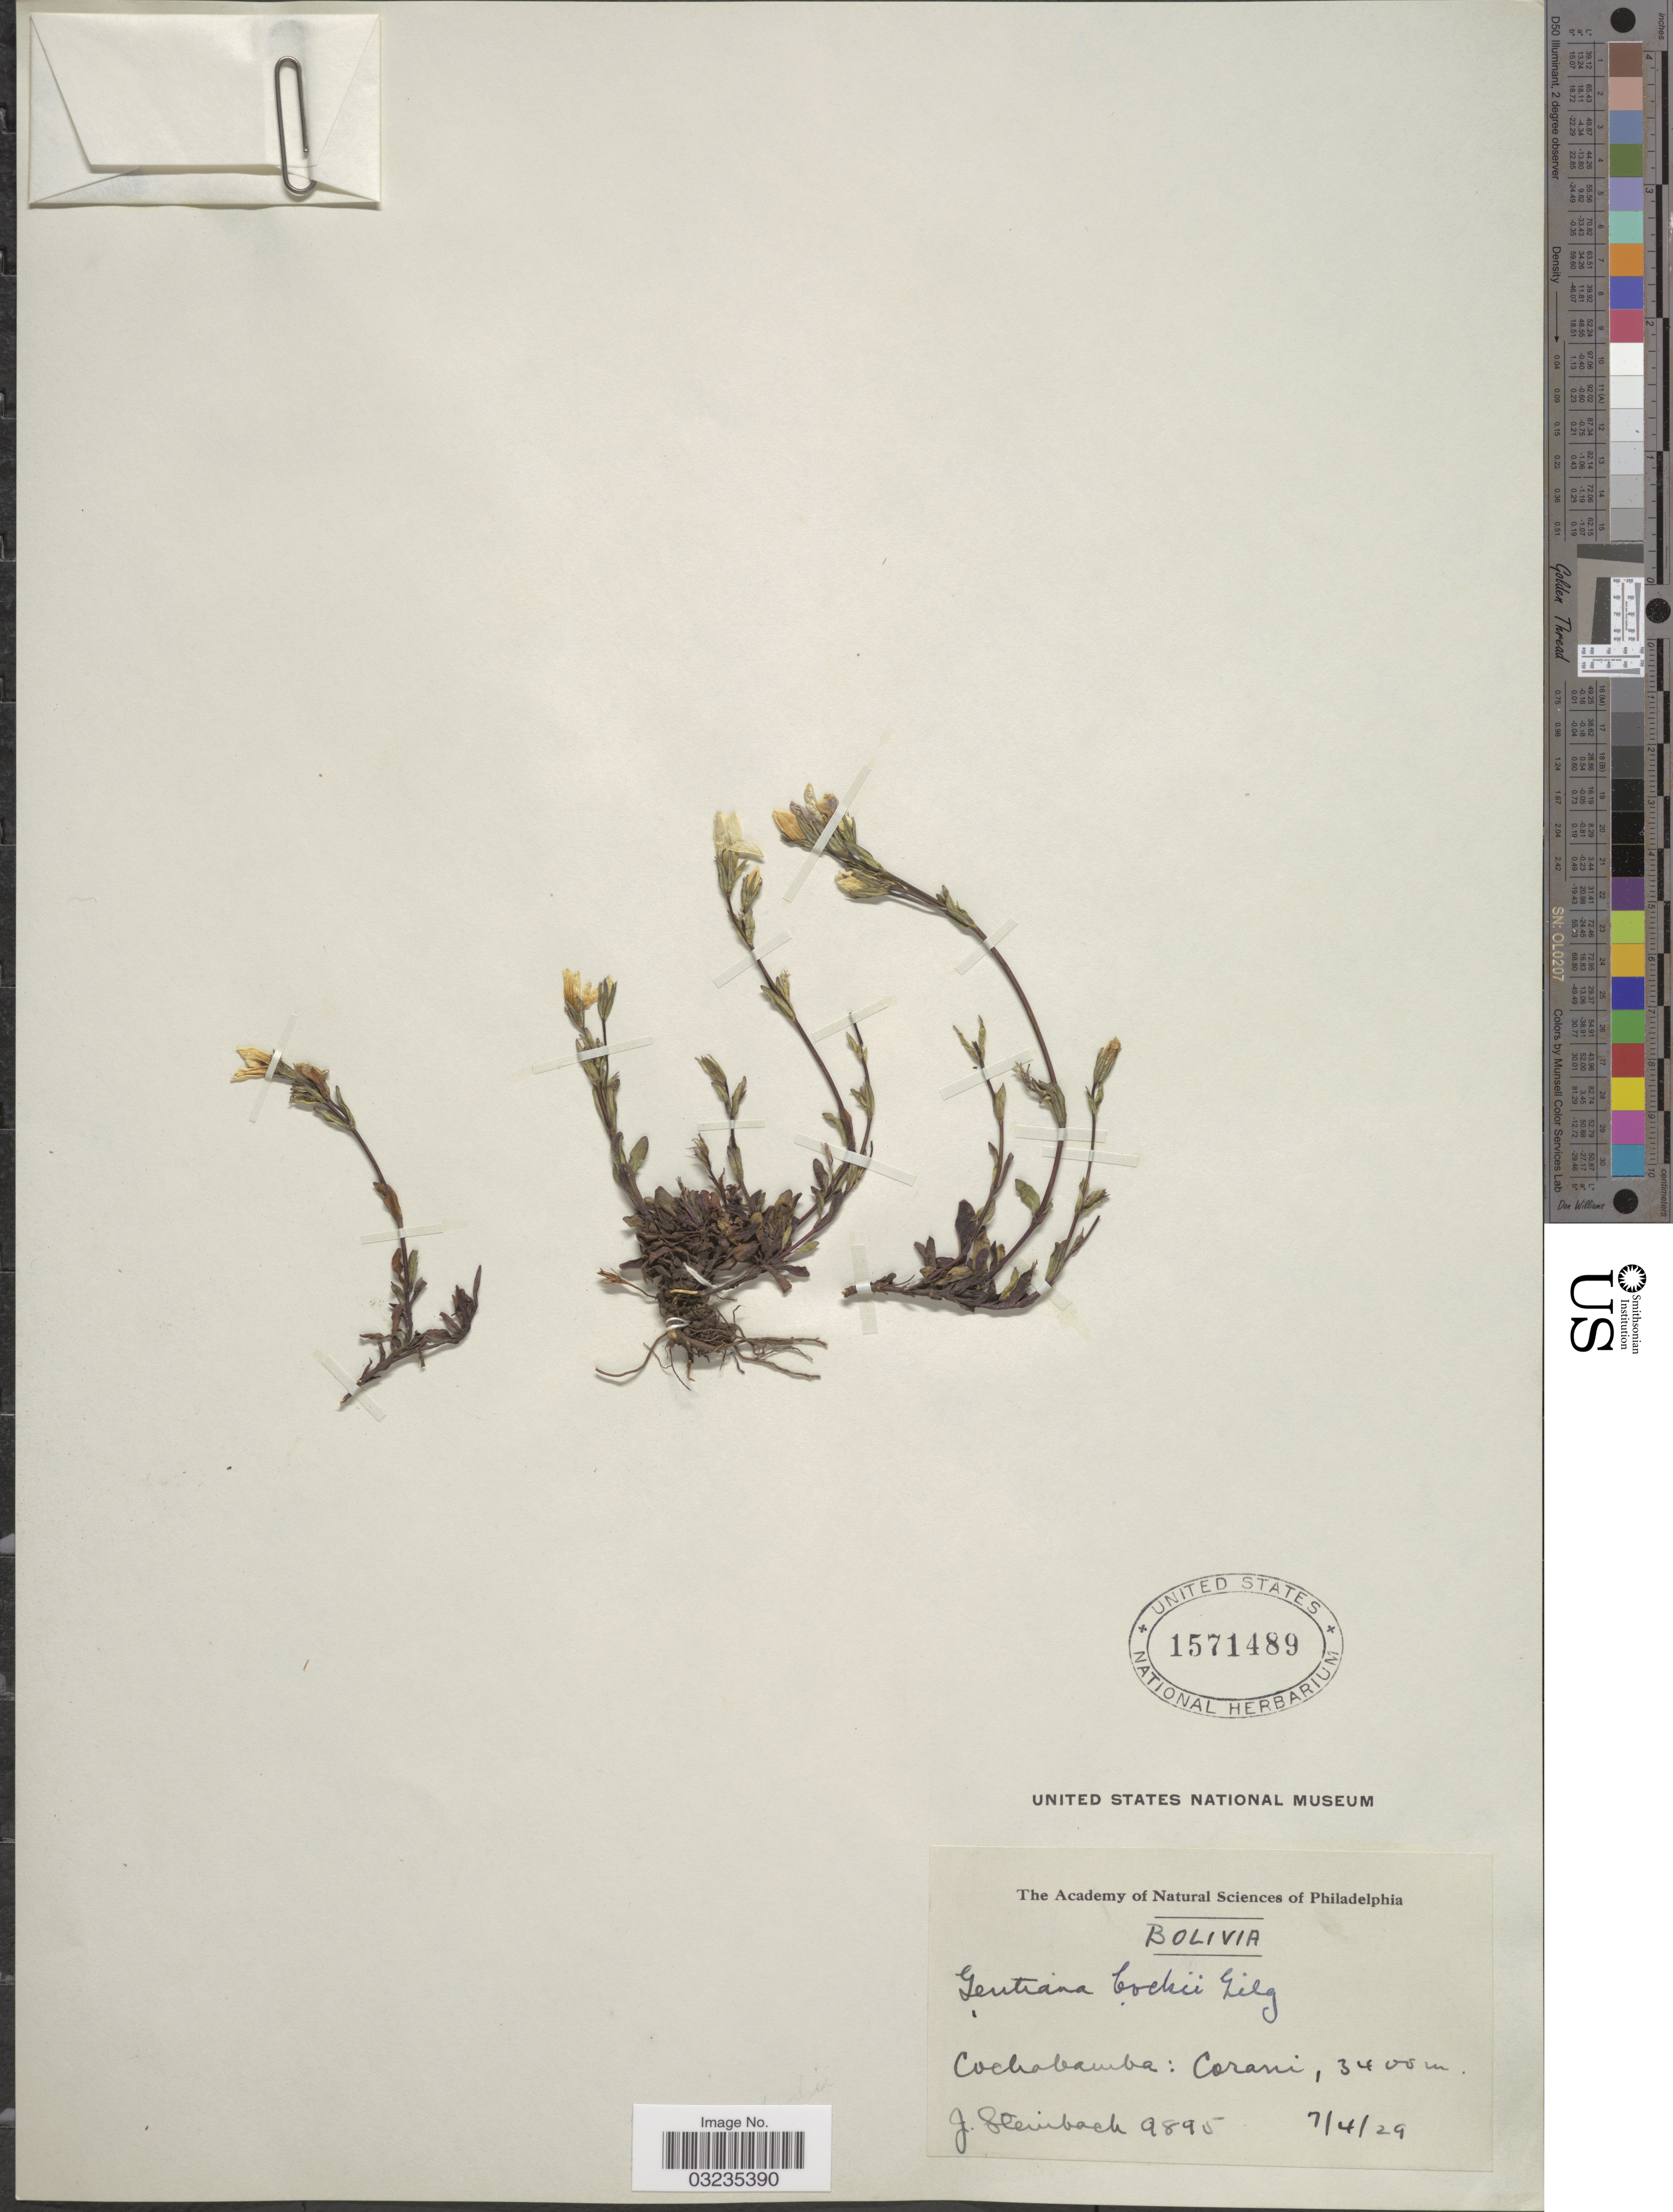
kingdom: Plantae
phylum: Tracheophyta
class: Magnoliopsida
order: Gentianales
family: Gentianaceae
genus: Gentiana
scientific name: Gentiana bockii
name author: Gilg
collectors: J. Steinbach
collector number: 9895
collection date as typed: Transcribed d/m/y: 7/4/29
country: Bolivia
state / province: Cochabamba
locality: Corani.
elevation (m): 3400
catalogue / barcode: US 1571489